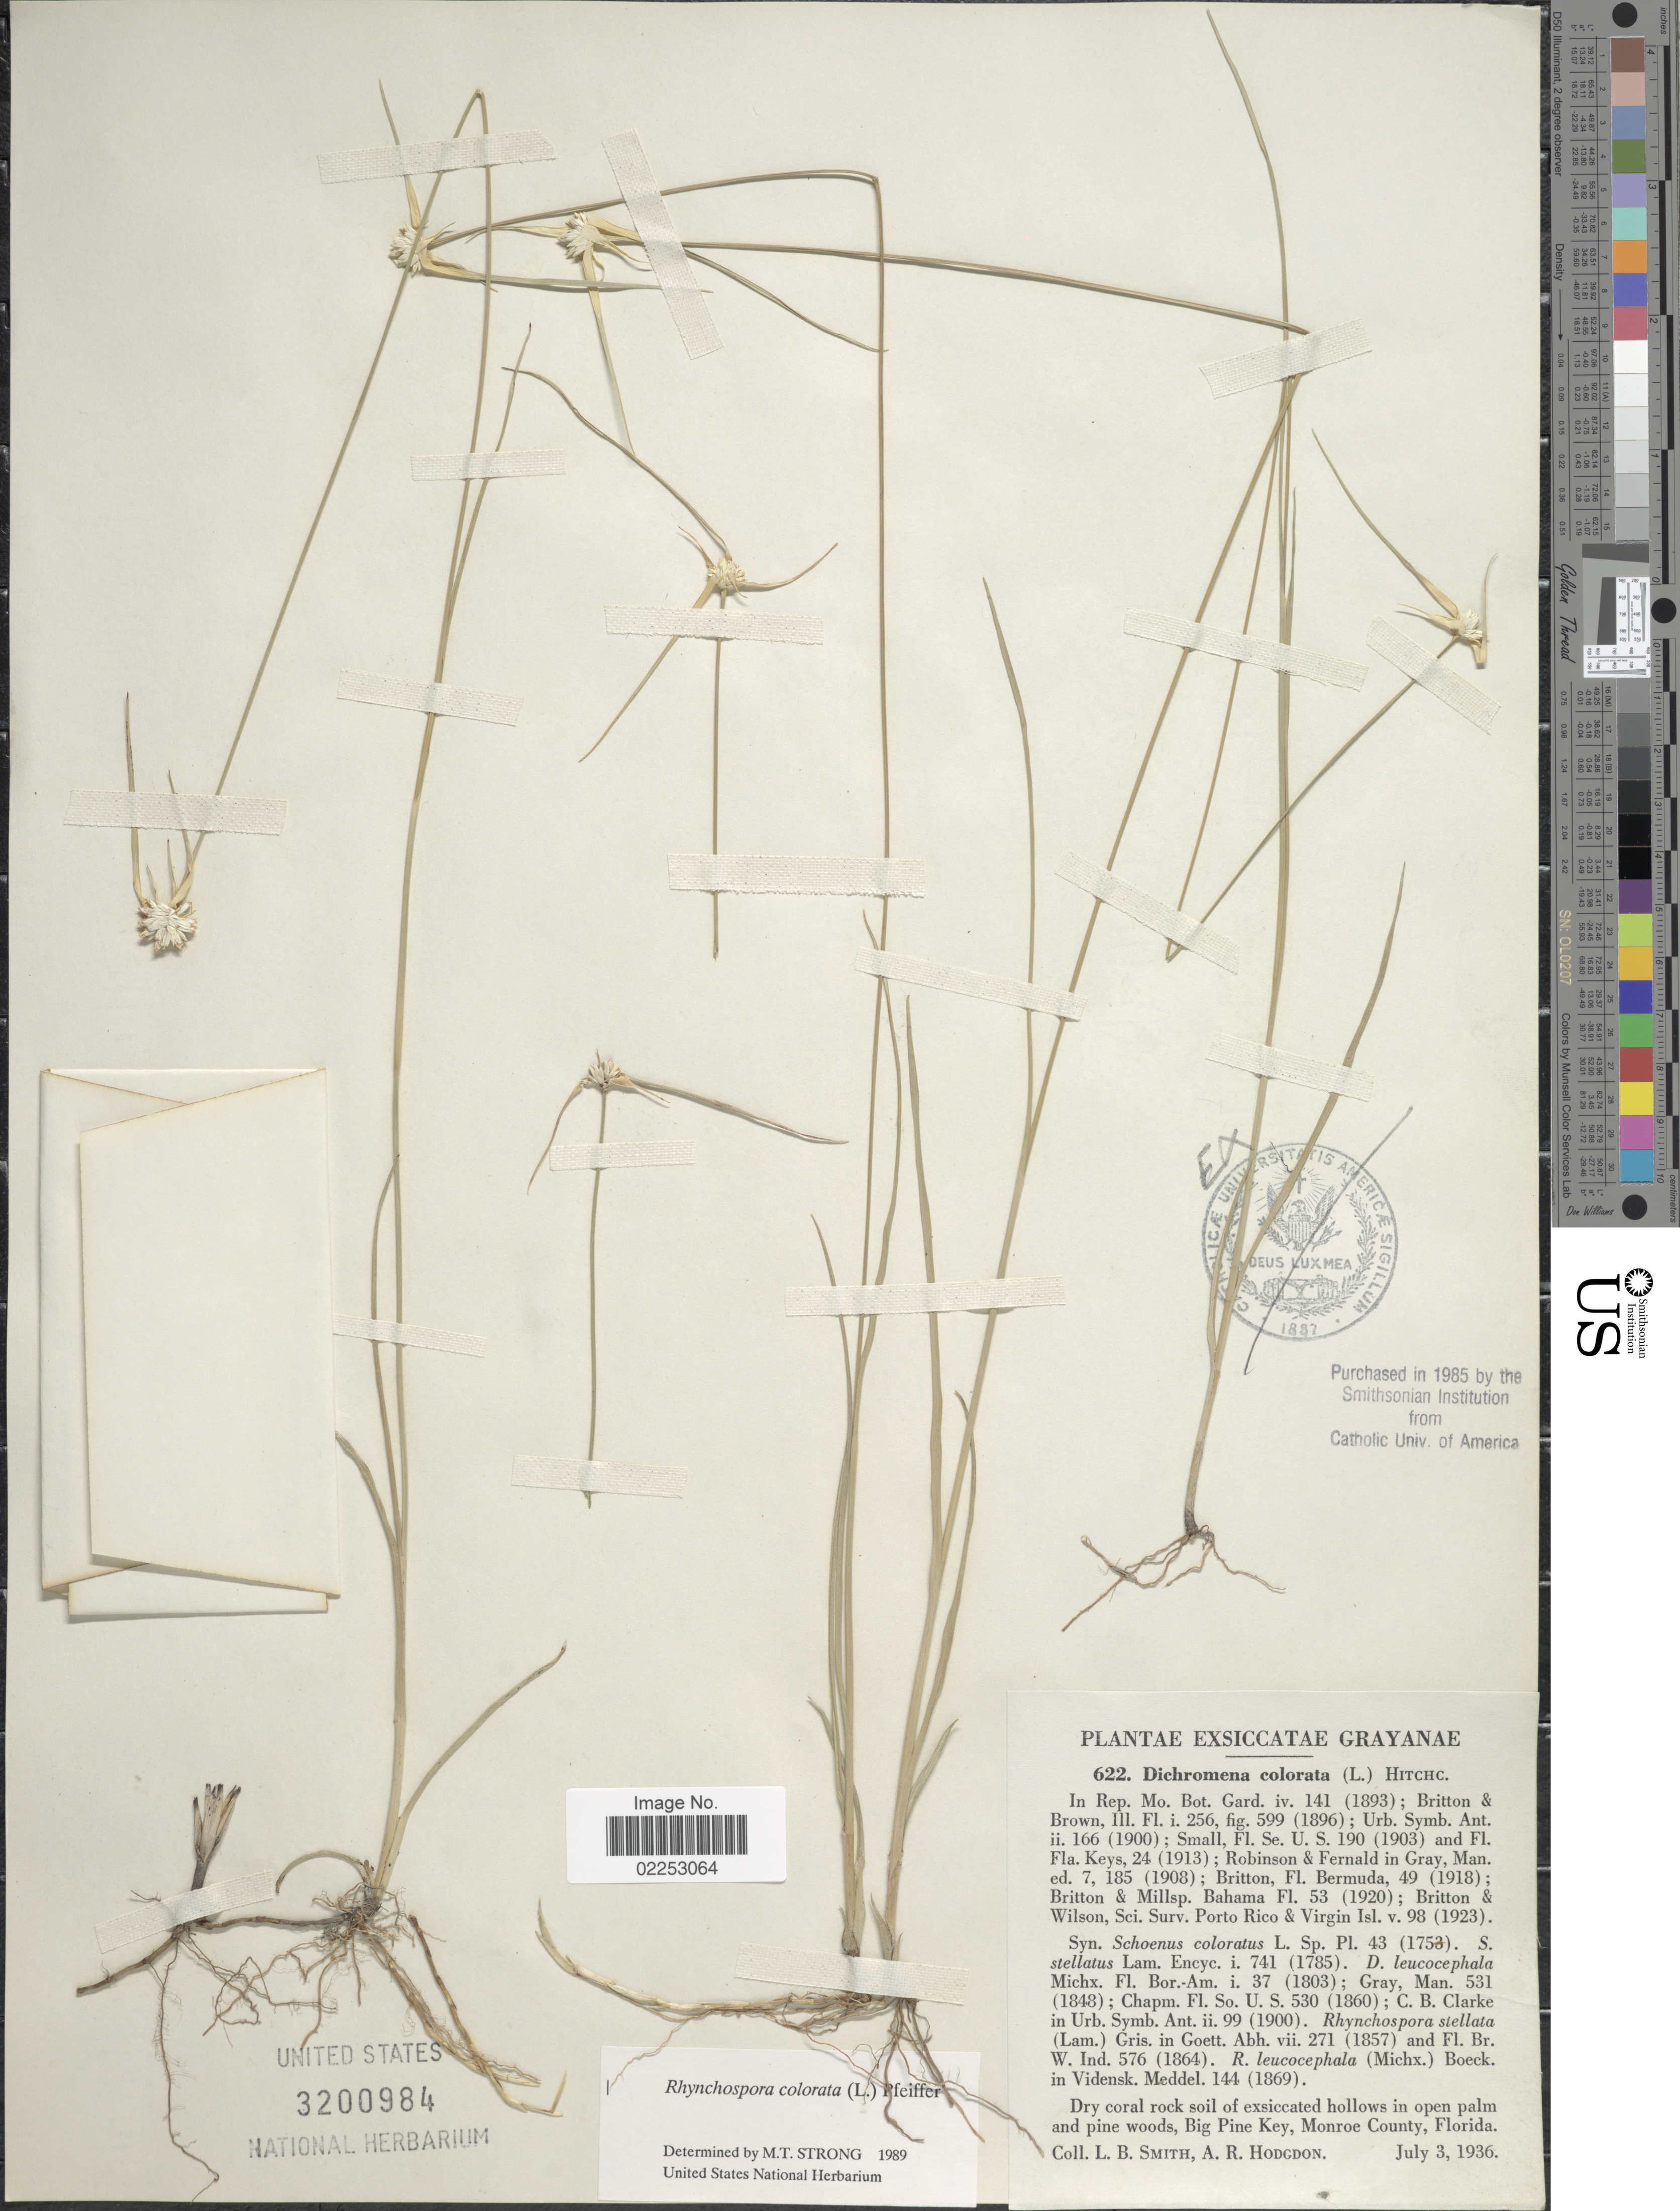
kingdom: Plantae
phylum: Tracheophyta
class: Liliopsida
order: Poales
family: Cyperaceae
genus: Rhynchospora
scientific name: Rhynchospora colorata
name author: (L.) H. Pfeiff.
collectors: L. Smith & A. R. Hodgdon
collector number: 622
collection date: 1936-07-03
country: United States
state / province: Florida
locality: Grayanae. Big Pine Key, Monroe County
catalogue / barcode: US 3200984